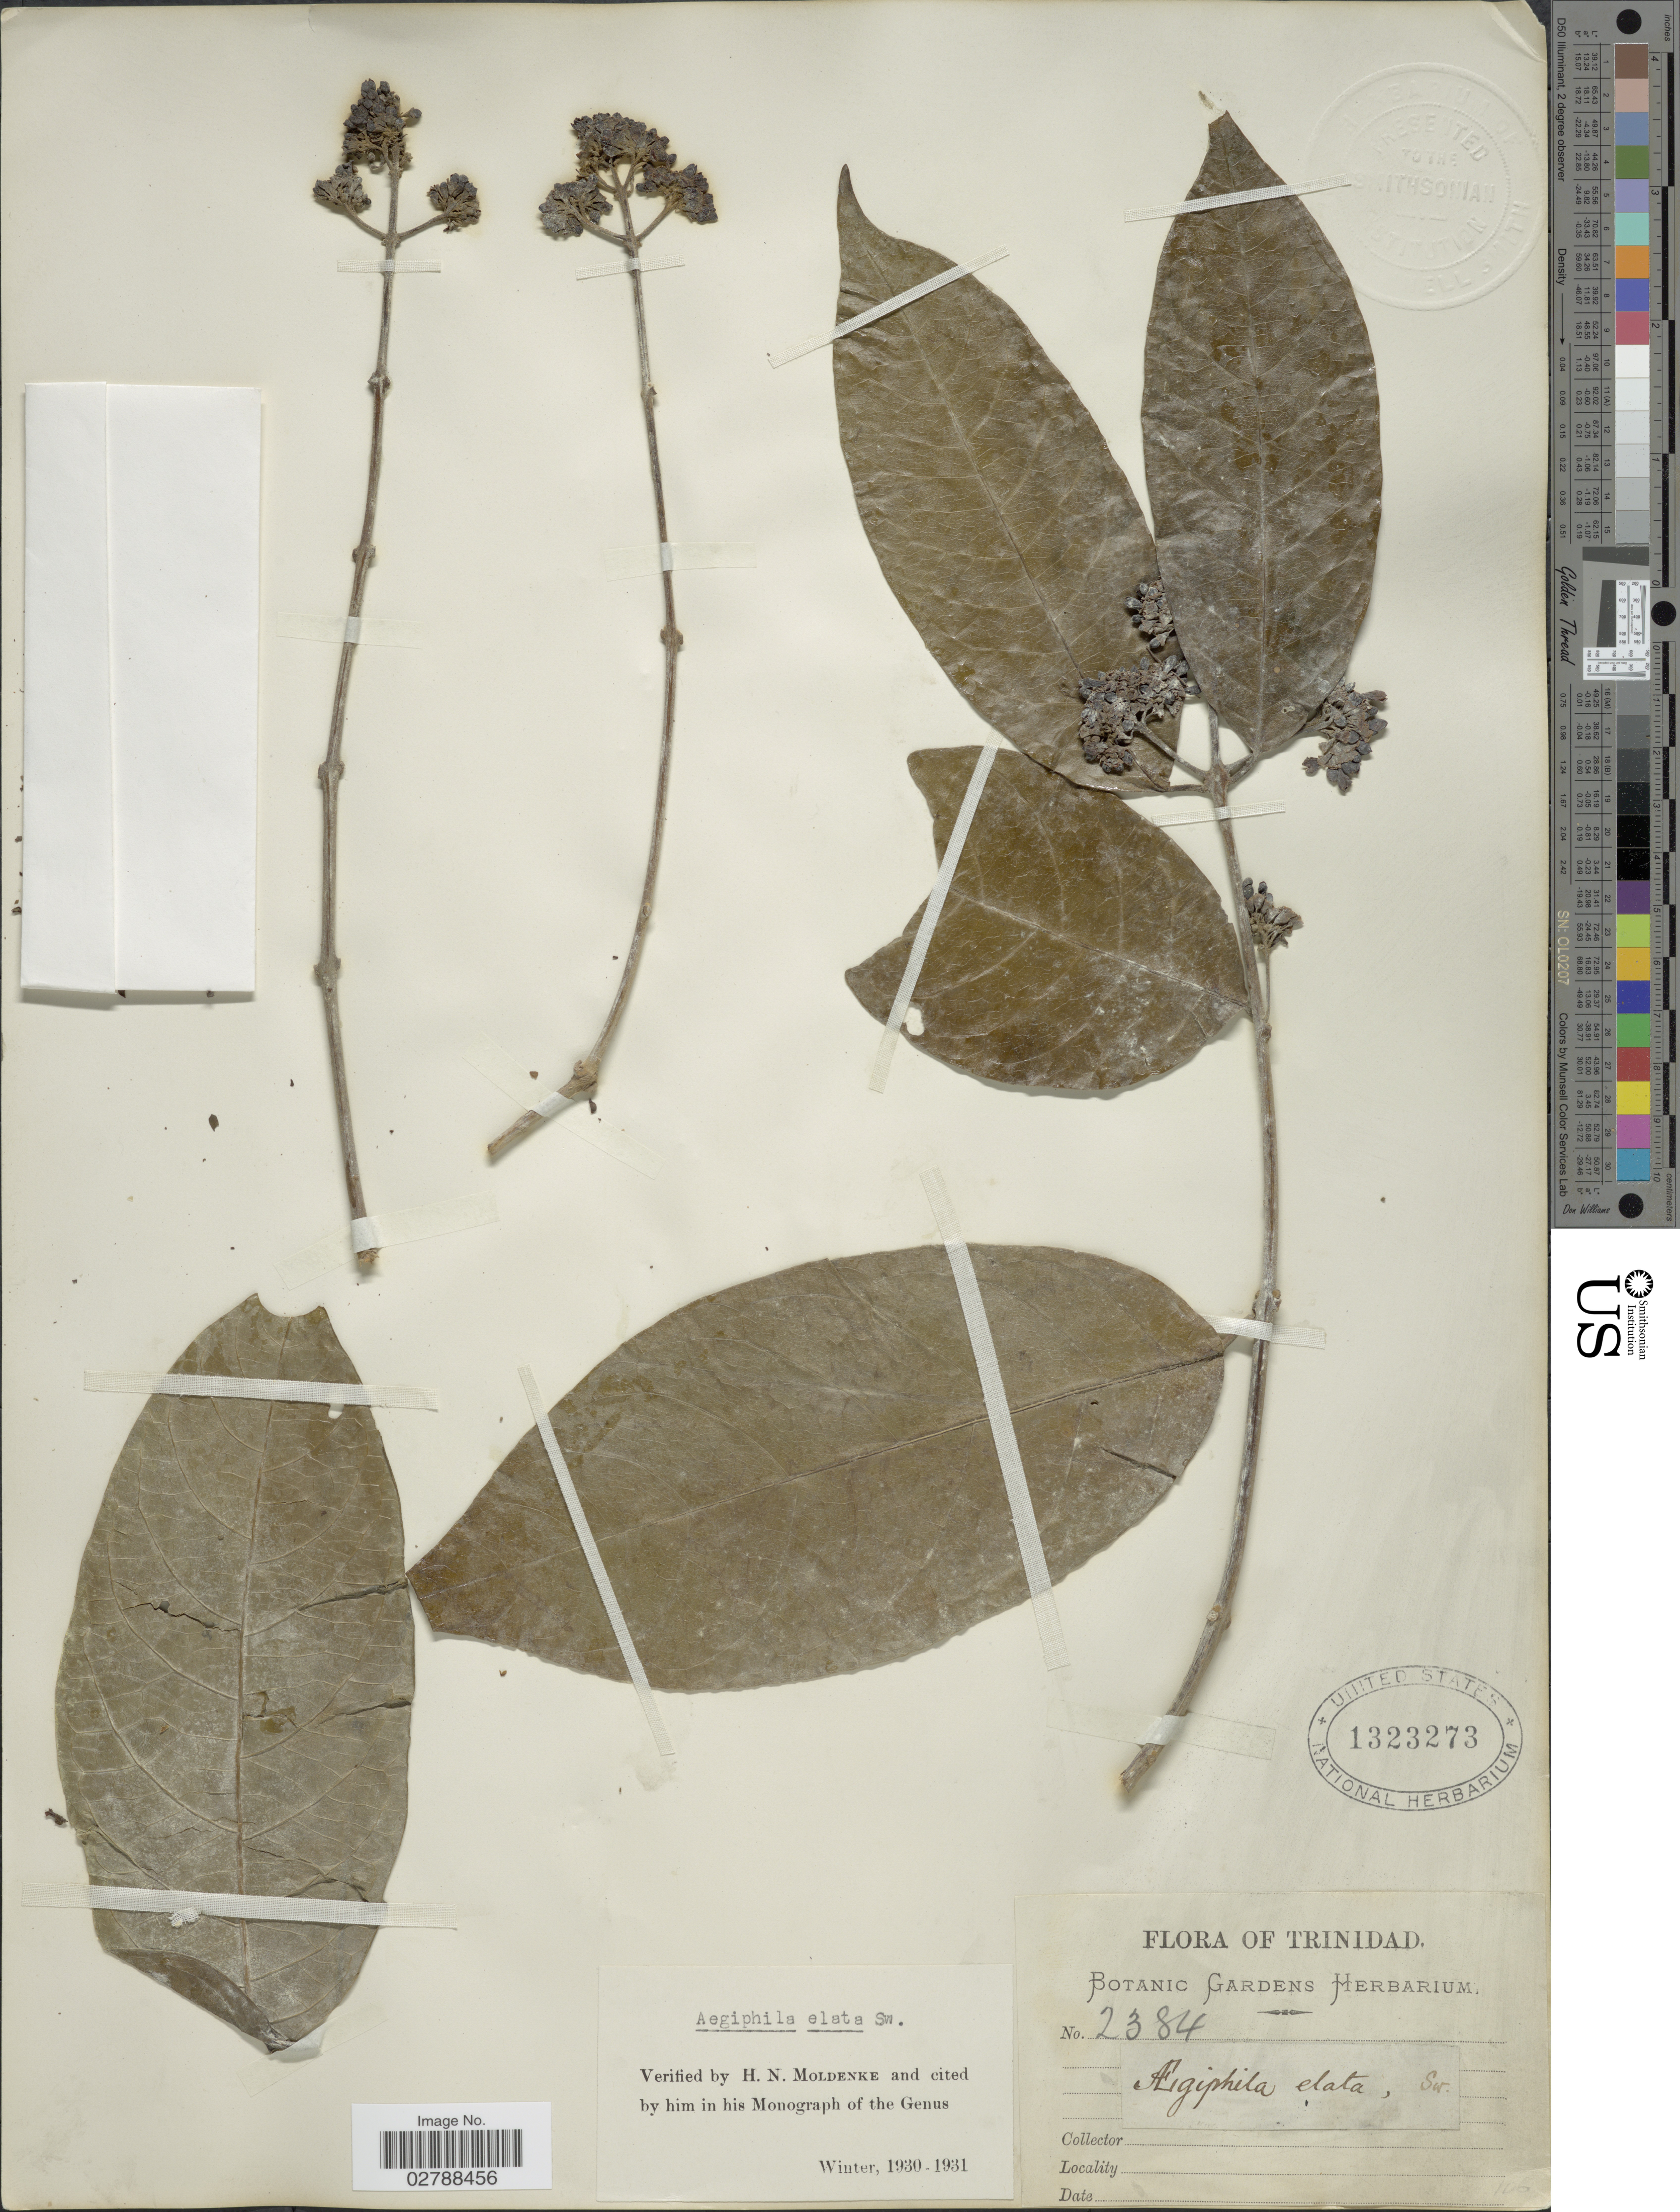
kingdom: Plantae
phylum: Tracheophyta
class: Magnoliopsida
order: Lamiales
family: Lamiaceae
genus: Aegiphila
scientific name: Aegiphila elata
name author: Sw.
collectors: ex herb. Botanic Gardens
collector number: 2384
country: Trinidad and Tobago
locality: Trinidad.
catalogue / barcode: US 1323273